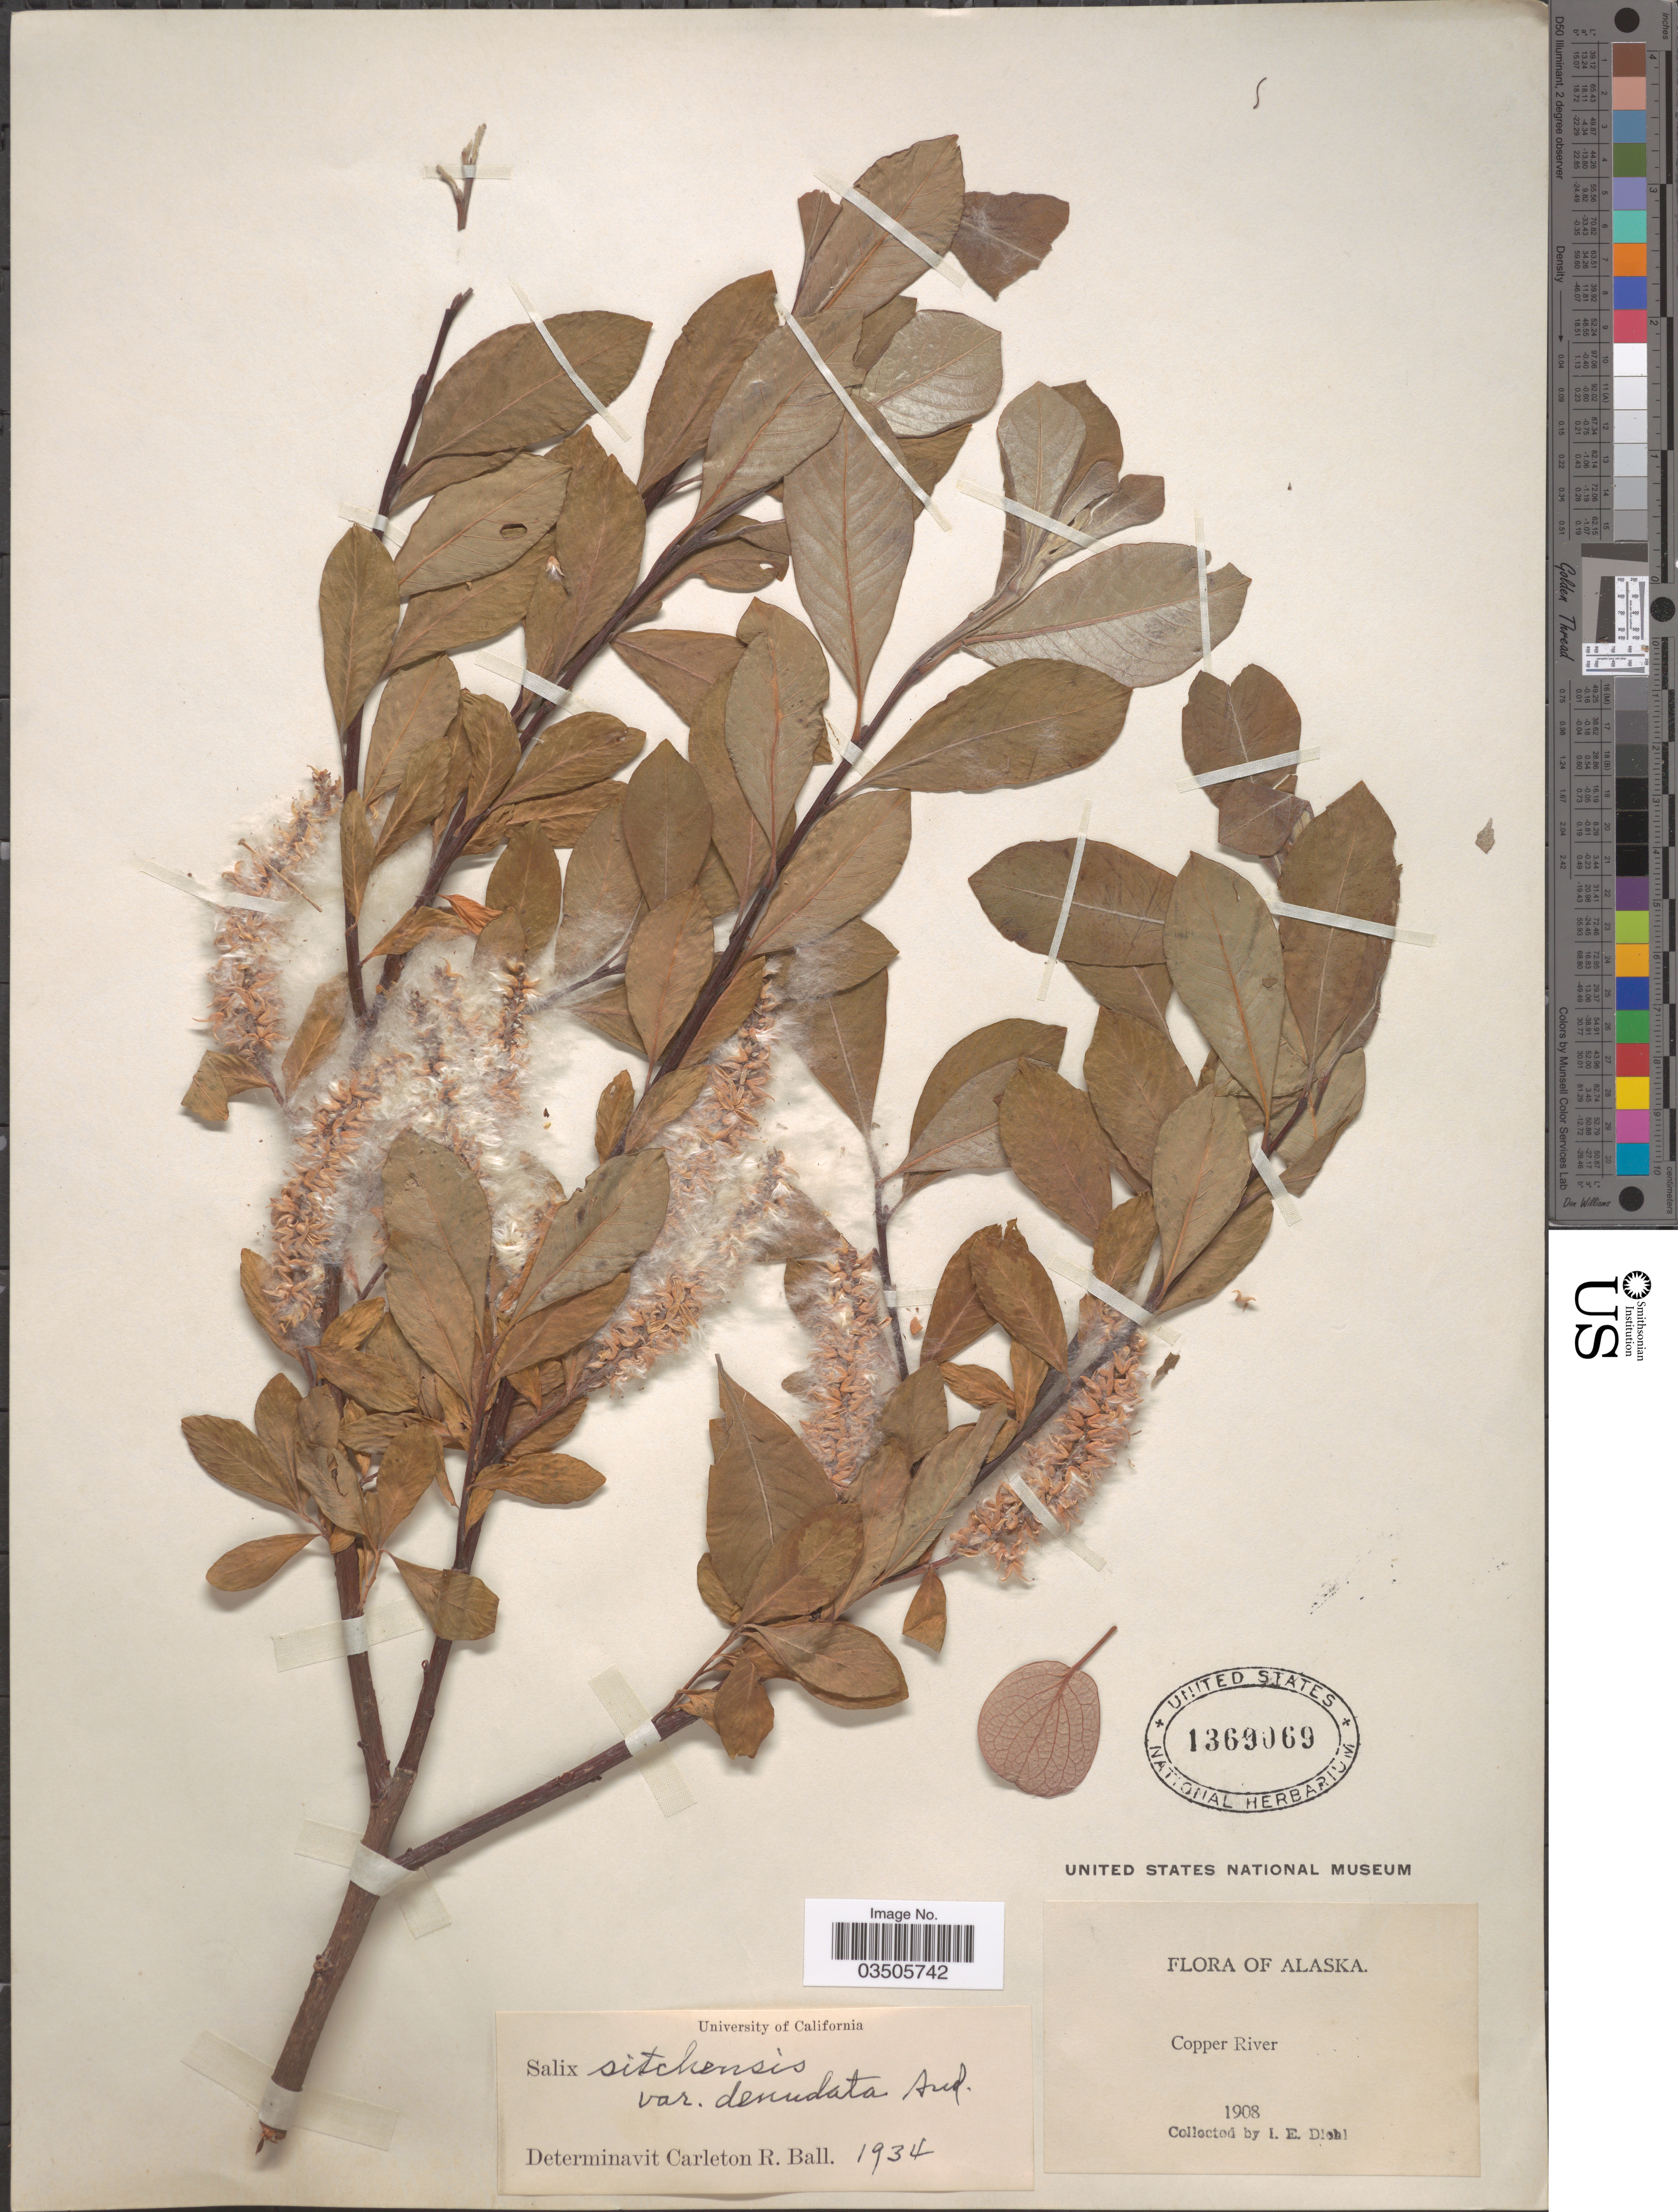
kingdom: Plantae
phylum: Tracheophyta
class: Magnoliopsida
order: Malpighiales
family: Salicaceae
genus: Salix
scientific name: Salix sitchensis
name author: Sanson ex Bong.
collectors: I. Diehl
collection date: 1908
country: United States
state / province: Alaska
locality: Copper River.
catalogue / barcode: US 1369069